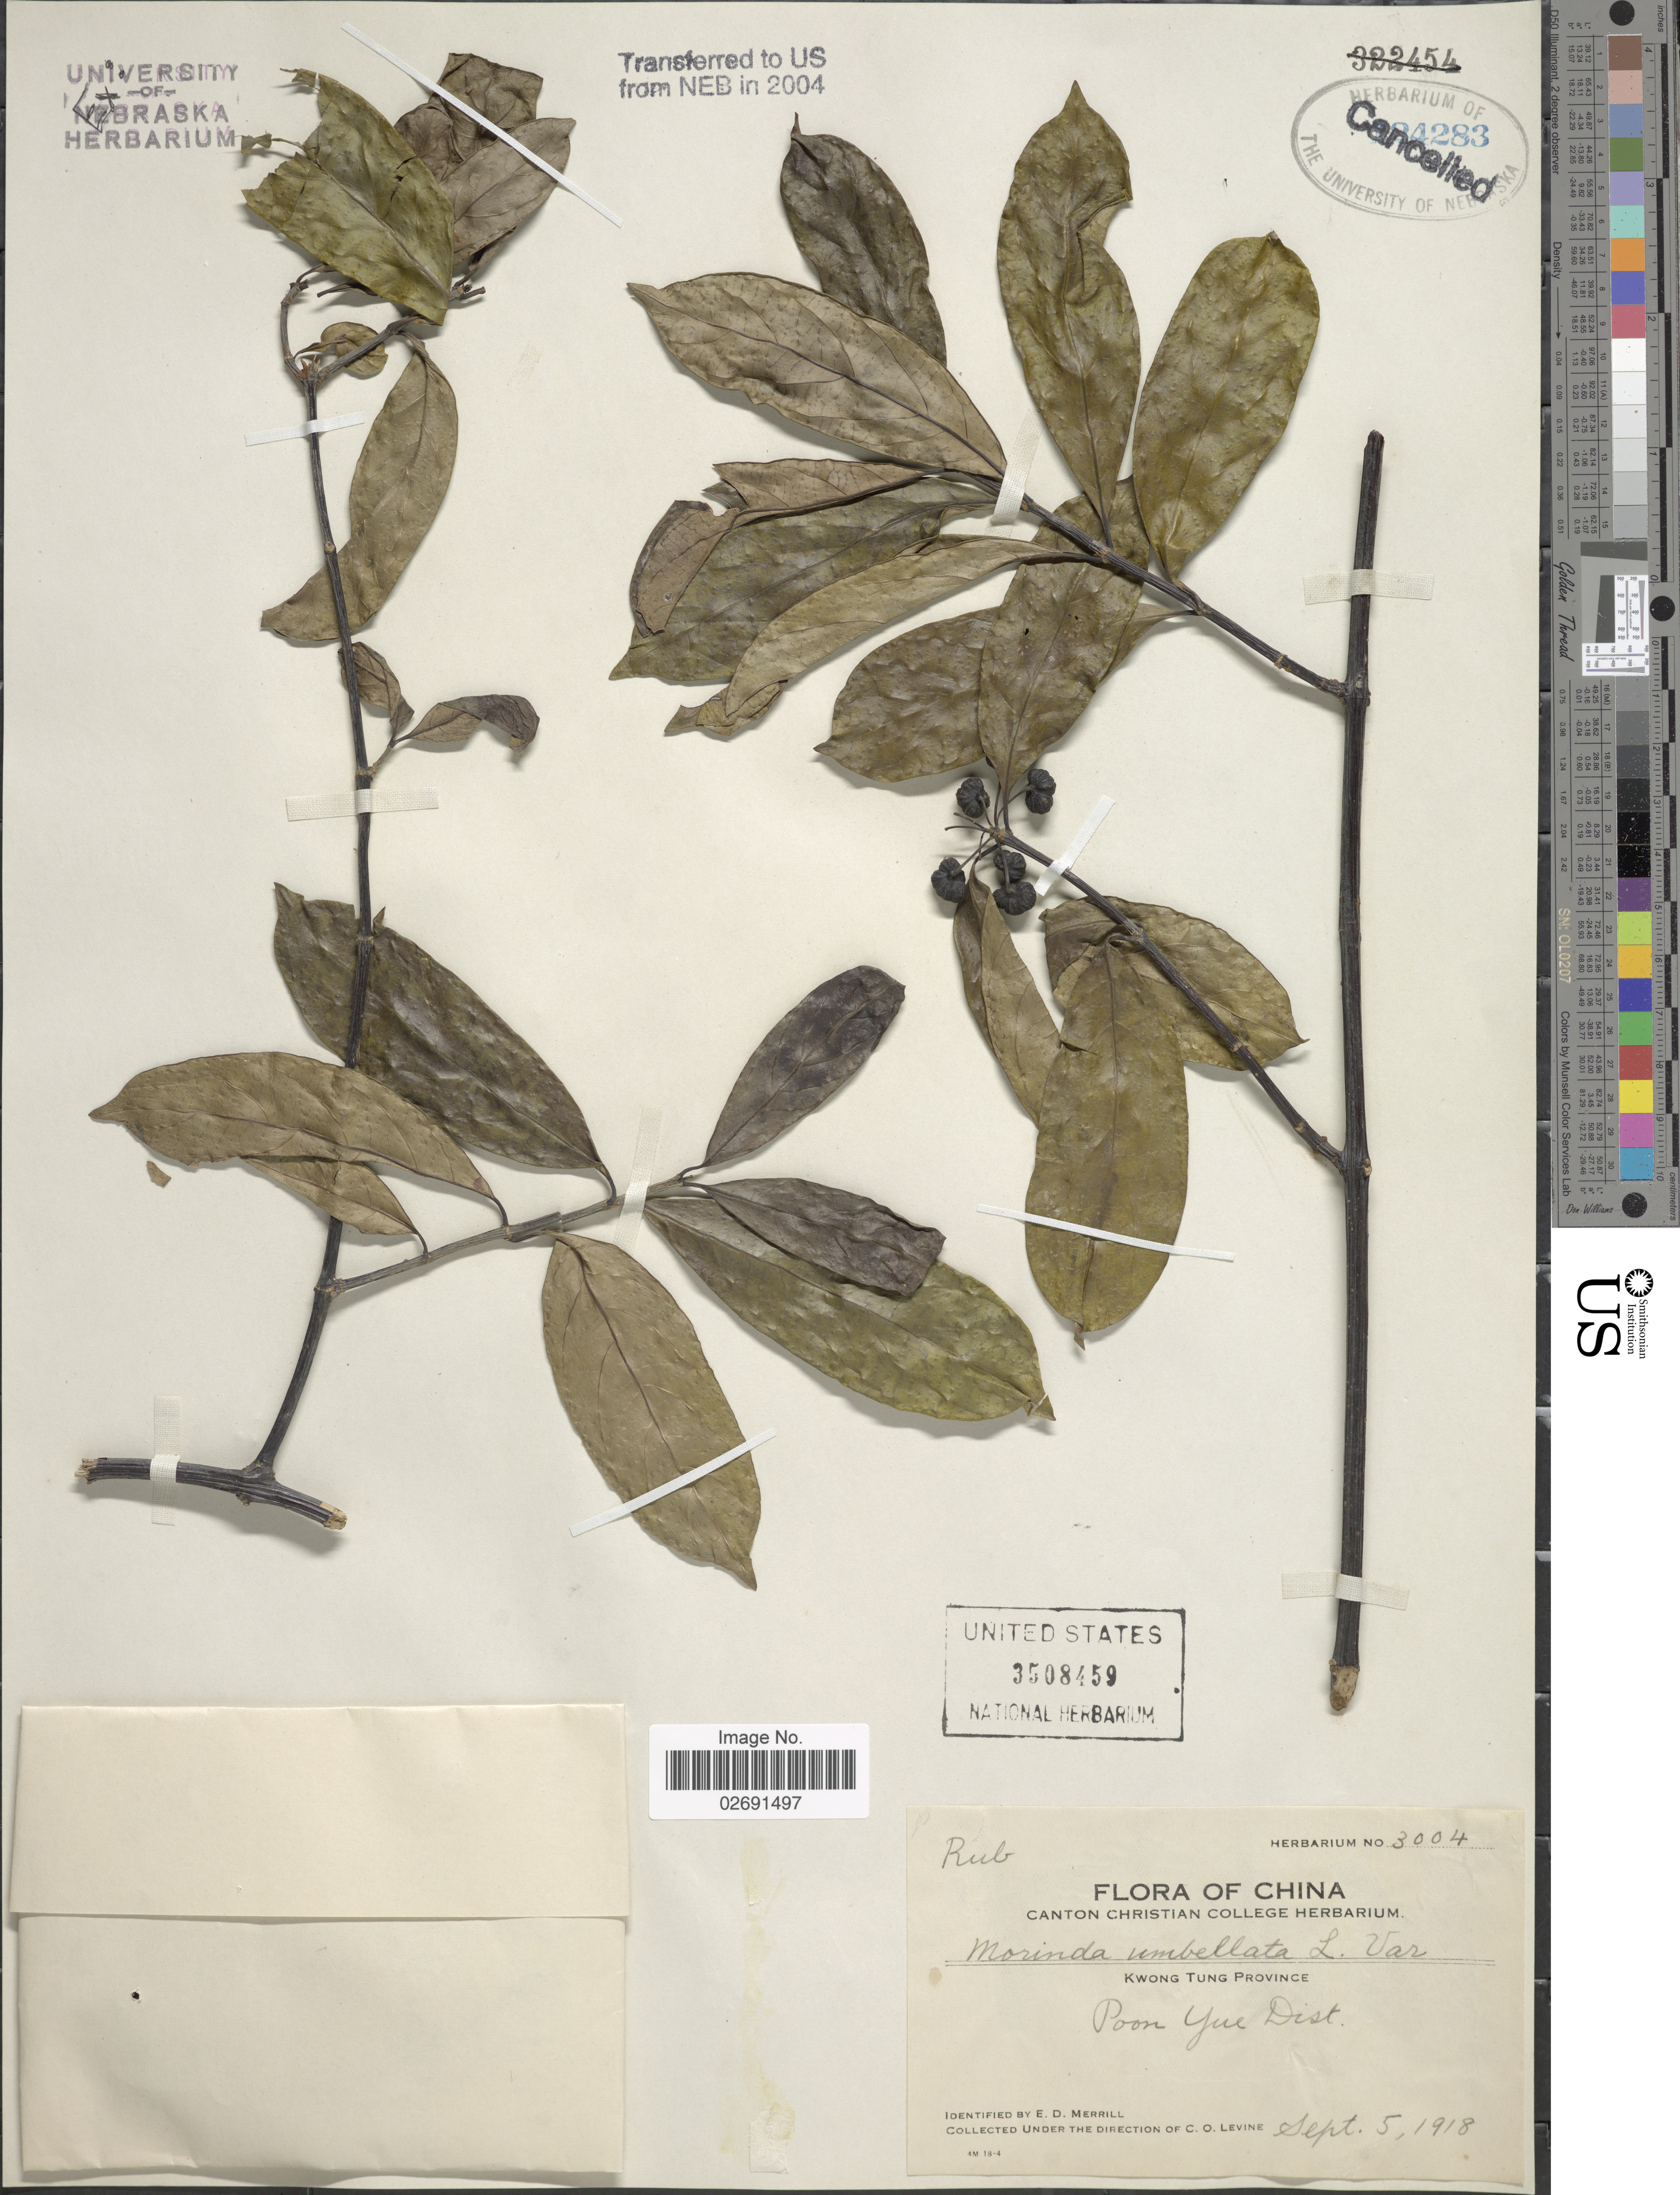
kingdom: Plantae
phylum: Tracheophyta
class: Magnoliopsida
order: Gentianales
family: Rubiaceae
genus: Gynochthodes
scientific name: Gynochthodes umbellata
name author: (L.) Razafim. & B. Bremer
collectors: C. O. Levine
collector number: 3004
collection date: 1918-09-05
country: China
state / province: Guangdong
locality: Kwong Tung Province, Poon Yue District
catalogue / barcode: US 3508459